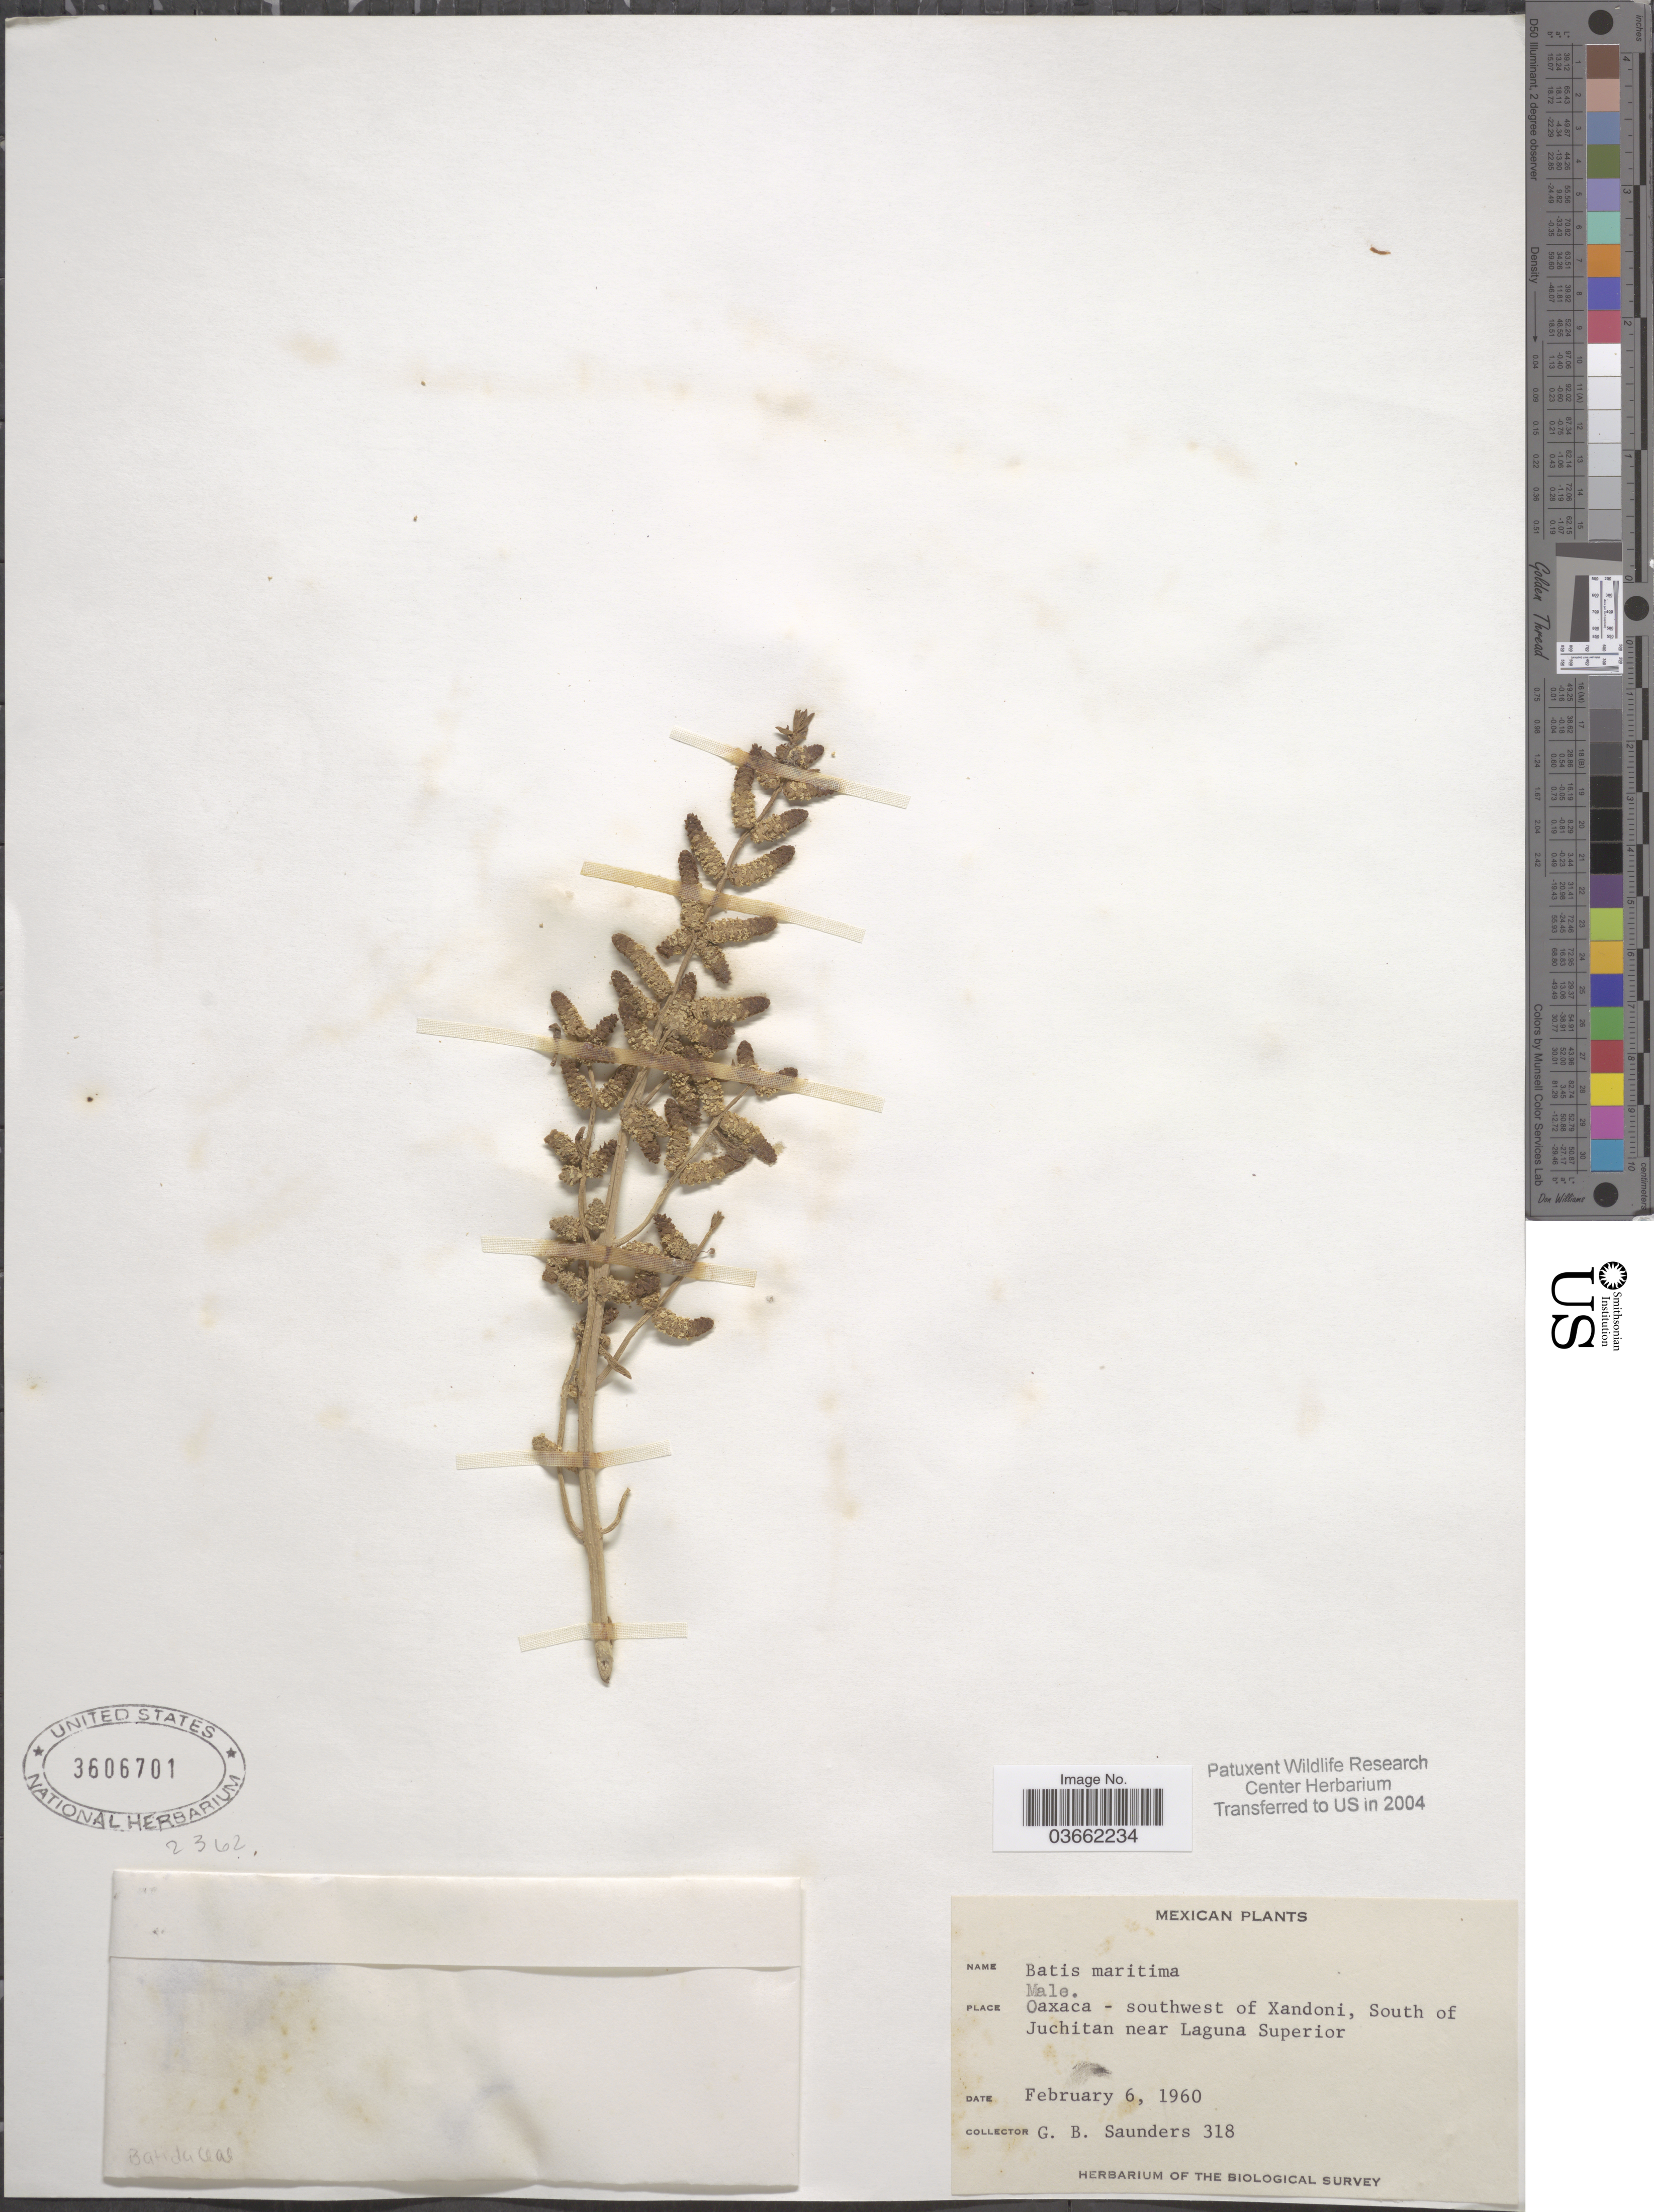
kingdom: Plantae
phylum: Tracheophyta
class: Magnoliopsida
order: Brassicales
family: Bataceae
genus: Batis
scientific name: Batis maritima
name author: L.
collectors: G. B. Saunders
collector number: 318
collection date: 1960-02-06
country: Mexico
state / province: Oaxaca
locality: Southwest of Xandoni, South of Juchitan near Laguna Superior.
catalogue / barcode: US 3606701